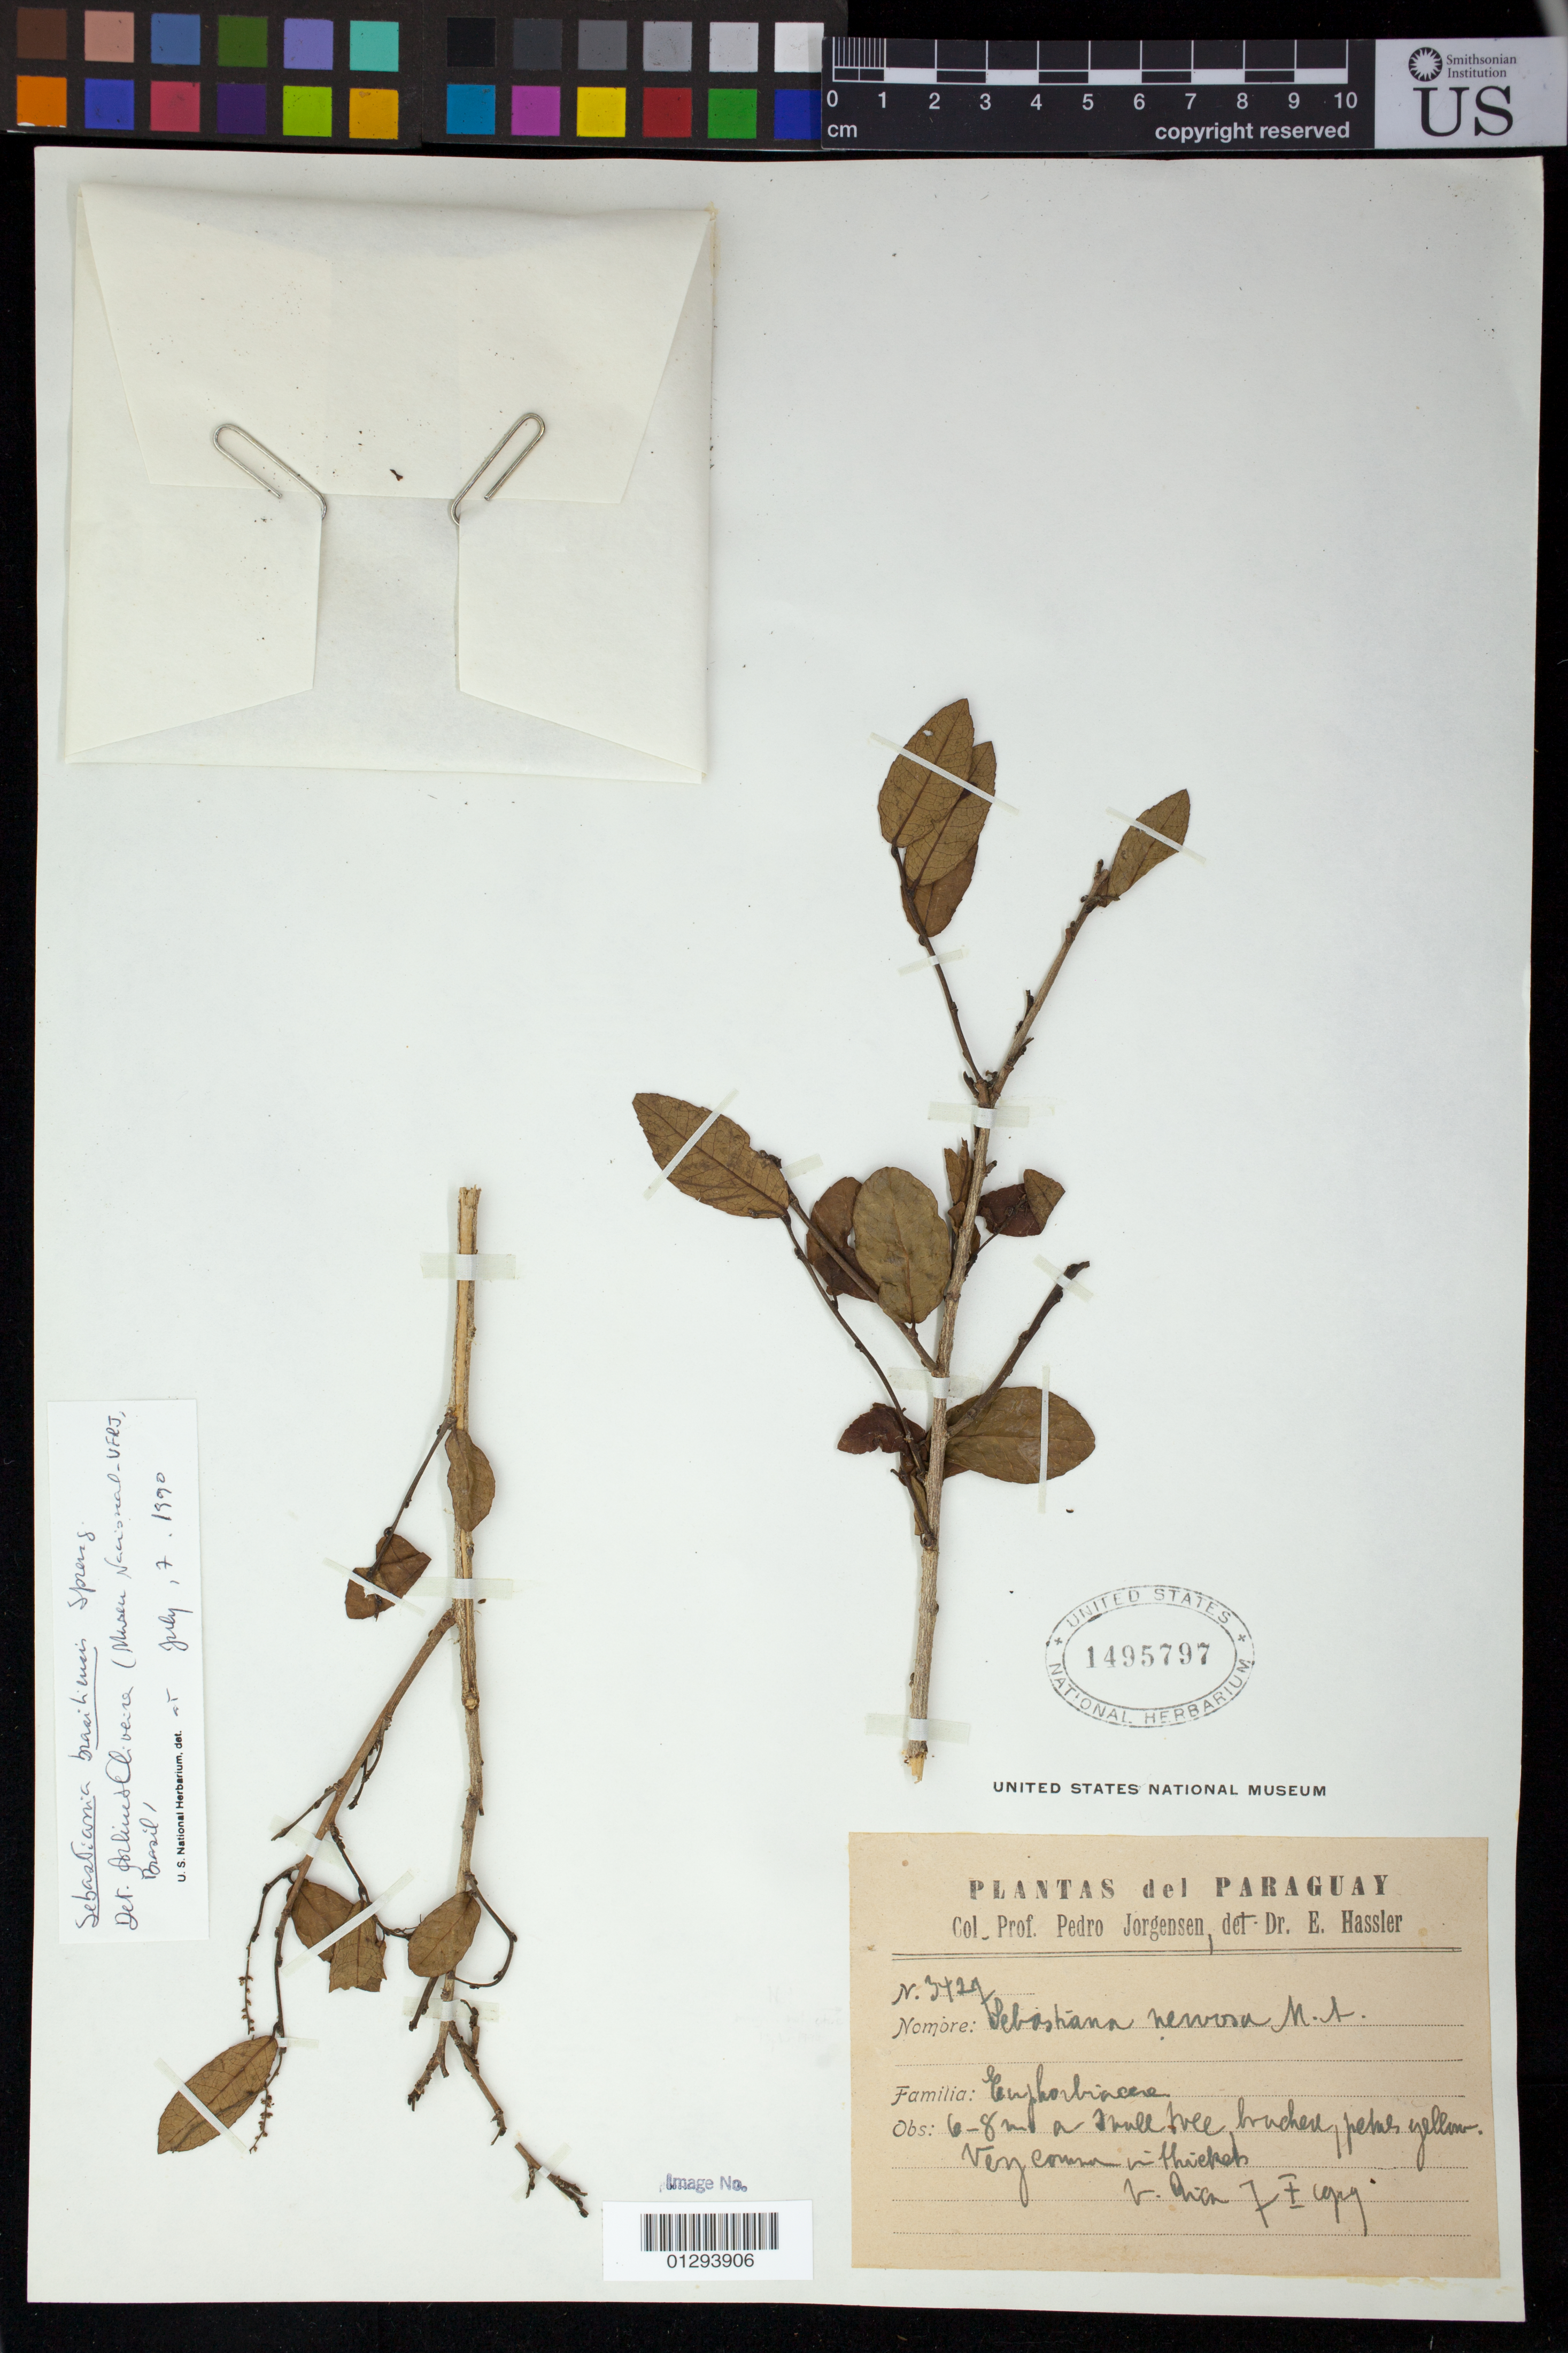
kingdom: Plantae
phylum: Tracheophyta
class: Magnoliopsida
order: Malpighiales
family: Euphorbiaceae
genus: Sebastiania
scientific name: Sebastiania brasiliensis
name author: Spreng.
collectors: P. Jorgensen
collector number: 3427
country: Paraguay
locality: In capneros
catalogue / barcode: US 1495797